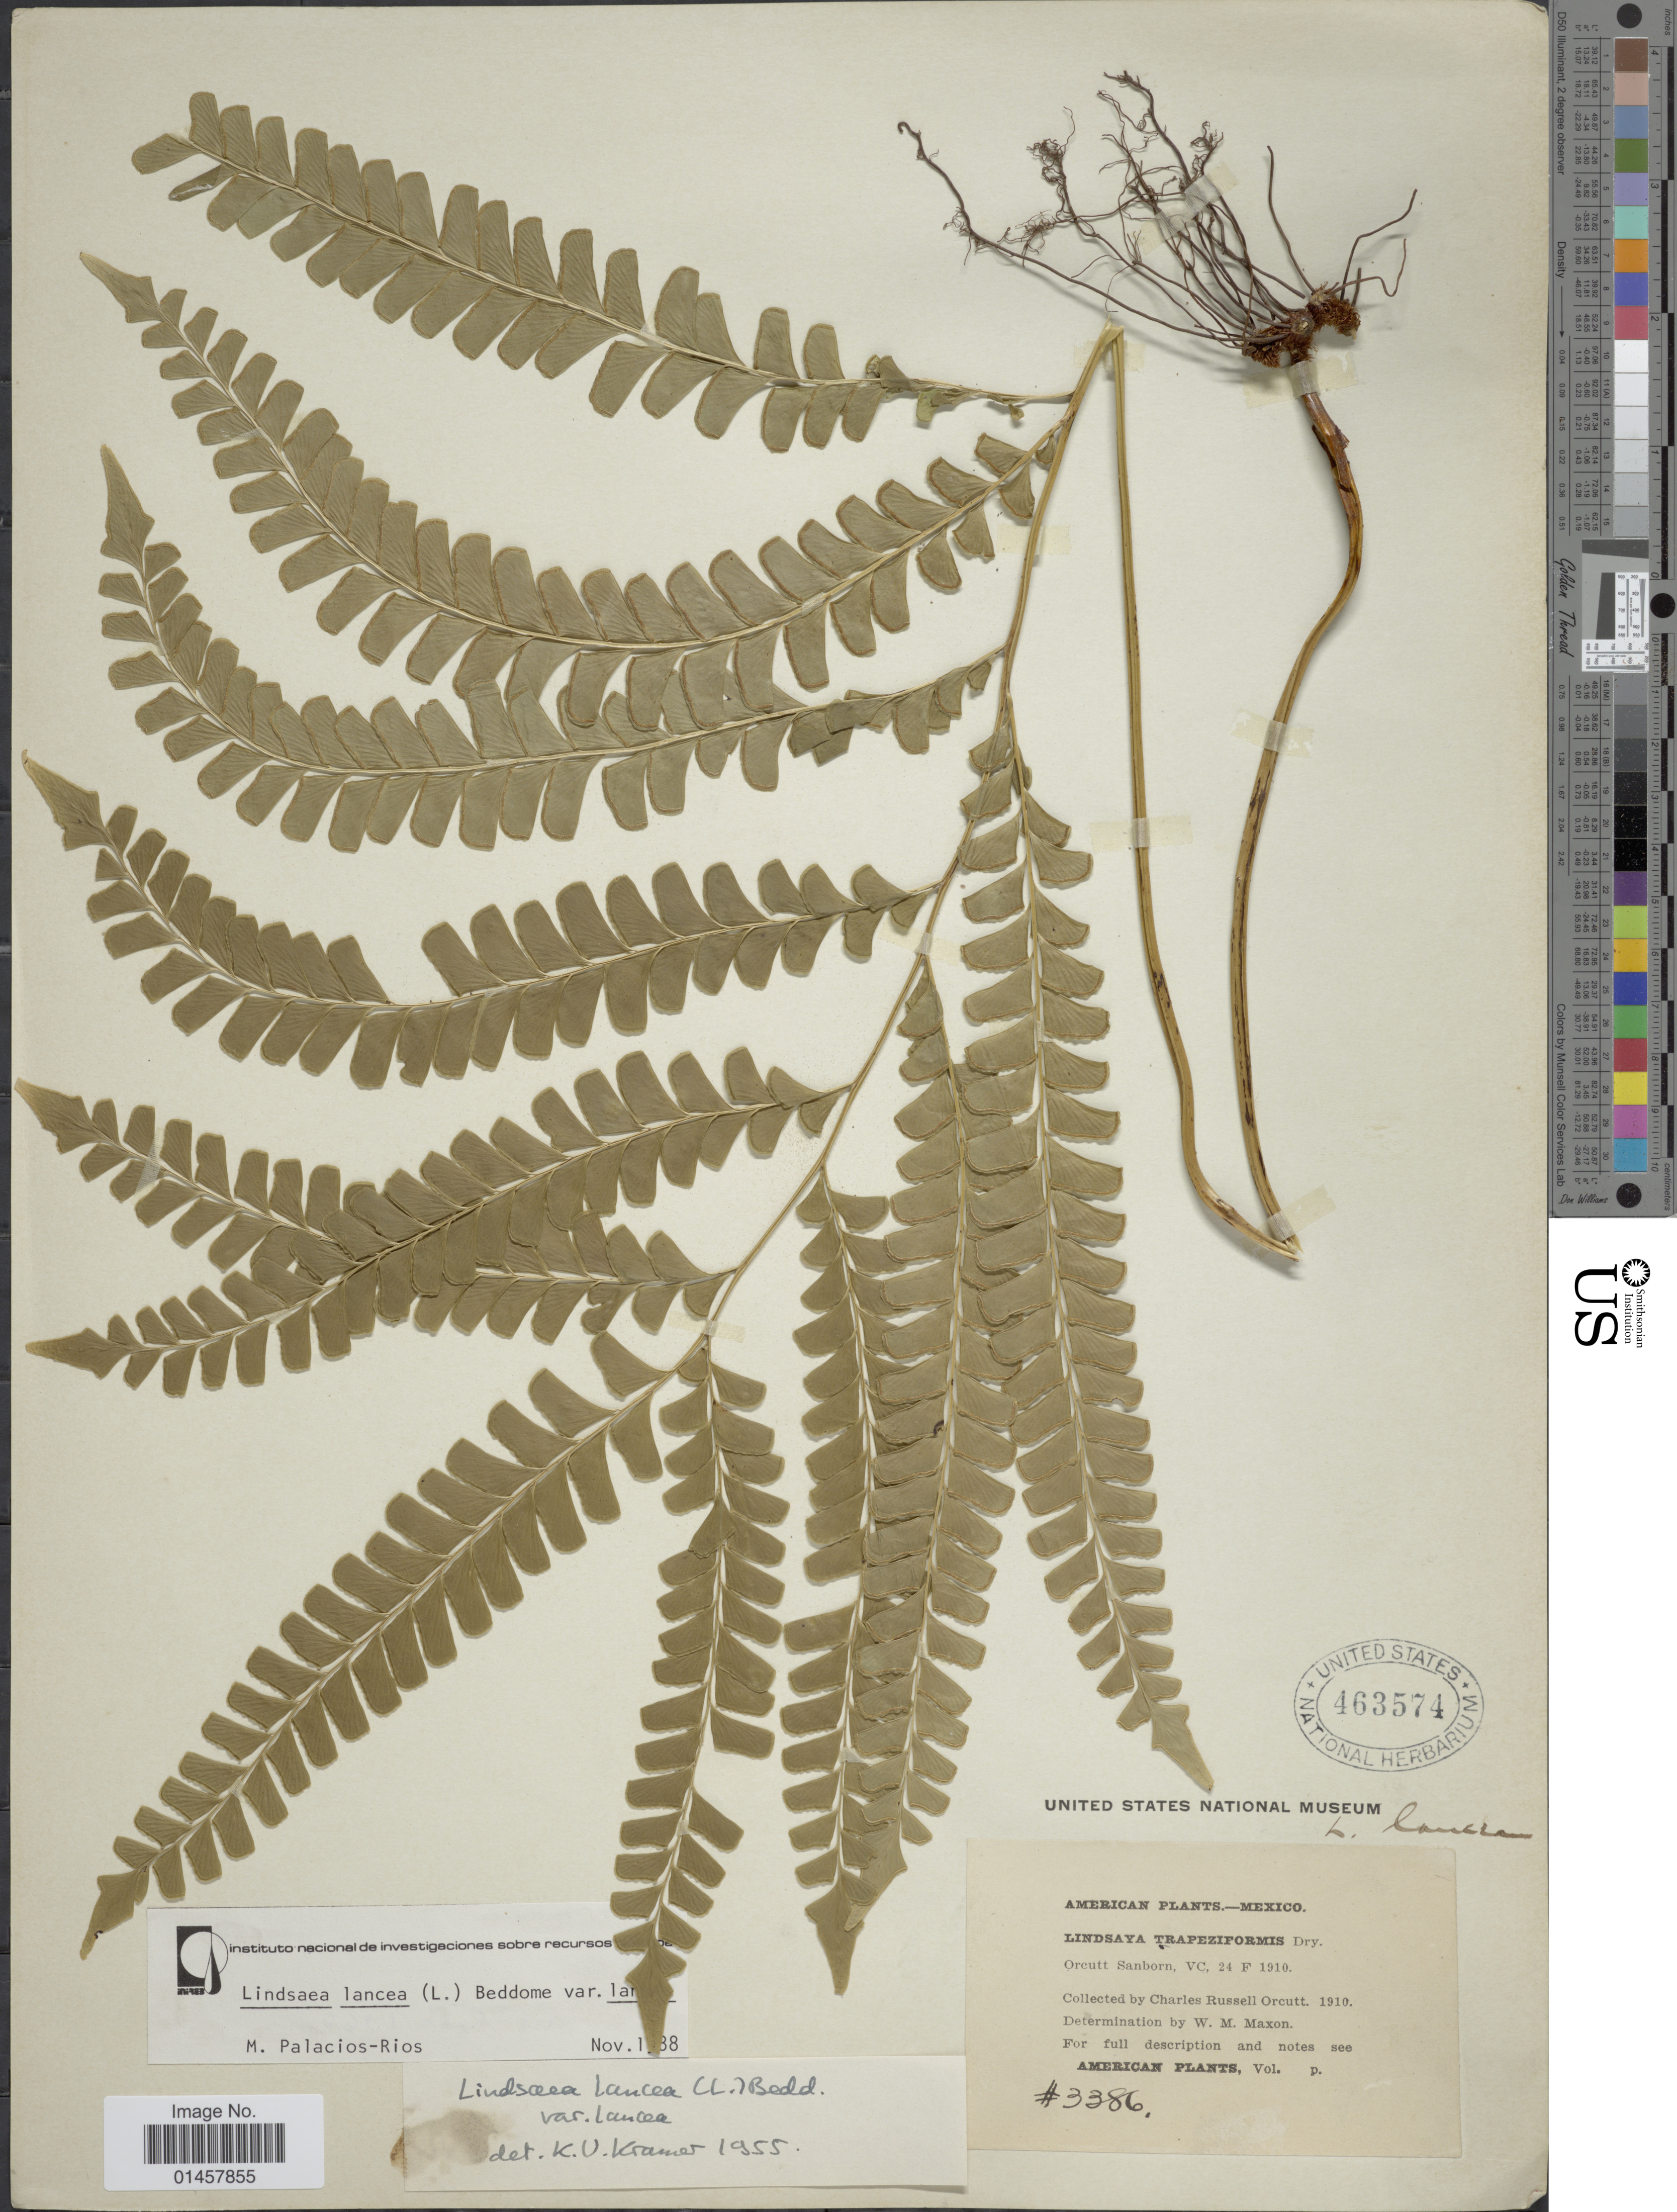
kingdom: Plantae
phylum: Tracheophyta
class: Polypodiopsida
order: Polypodiales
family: Lindsaeaceae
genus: Lindsaea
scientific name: Lindsaea lancea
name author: (L.) Bedd.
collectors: C. R. Orcutt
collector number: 3386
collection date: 1910-02-24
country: Mexico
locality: American plants-Mexico, Orcutt Sanborn, VC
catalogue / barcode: US 463574